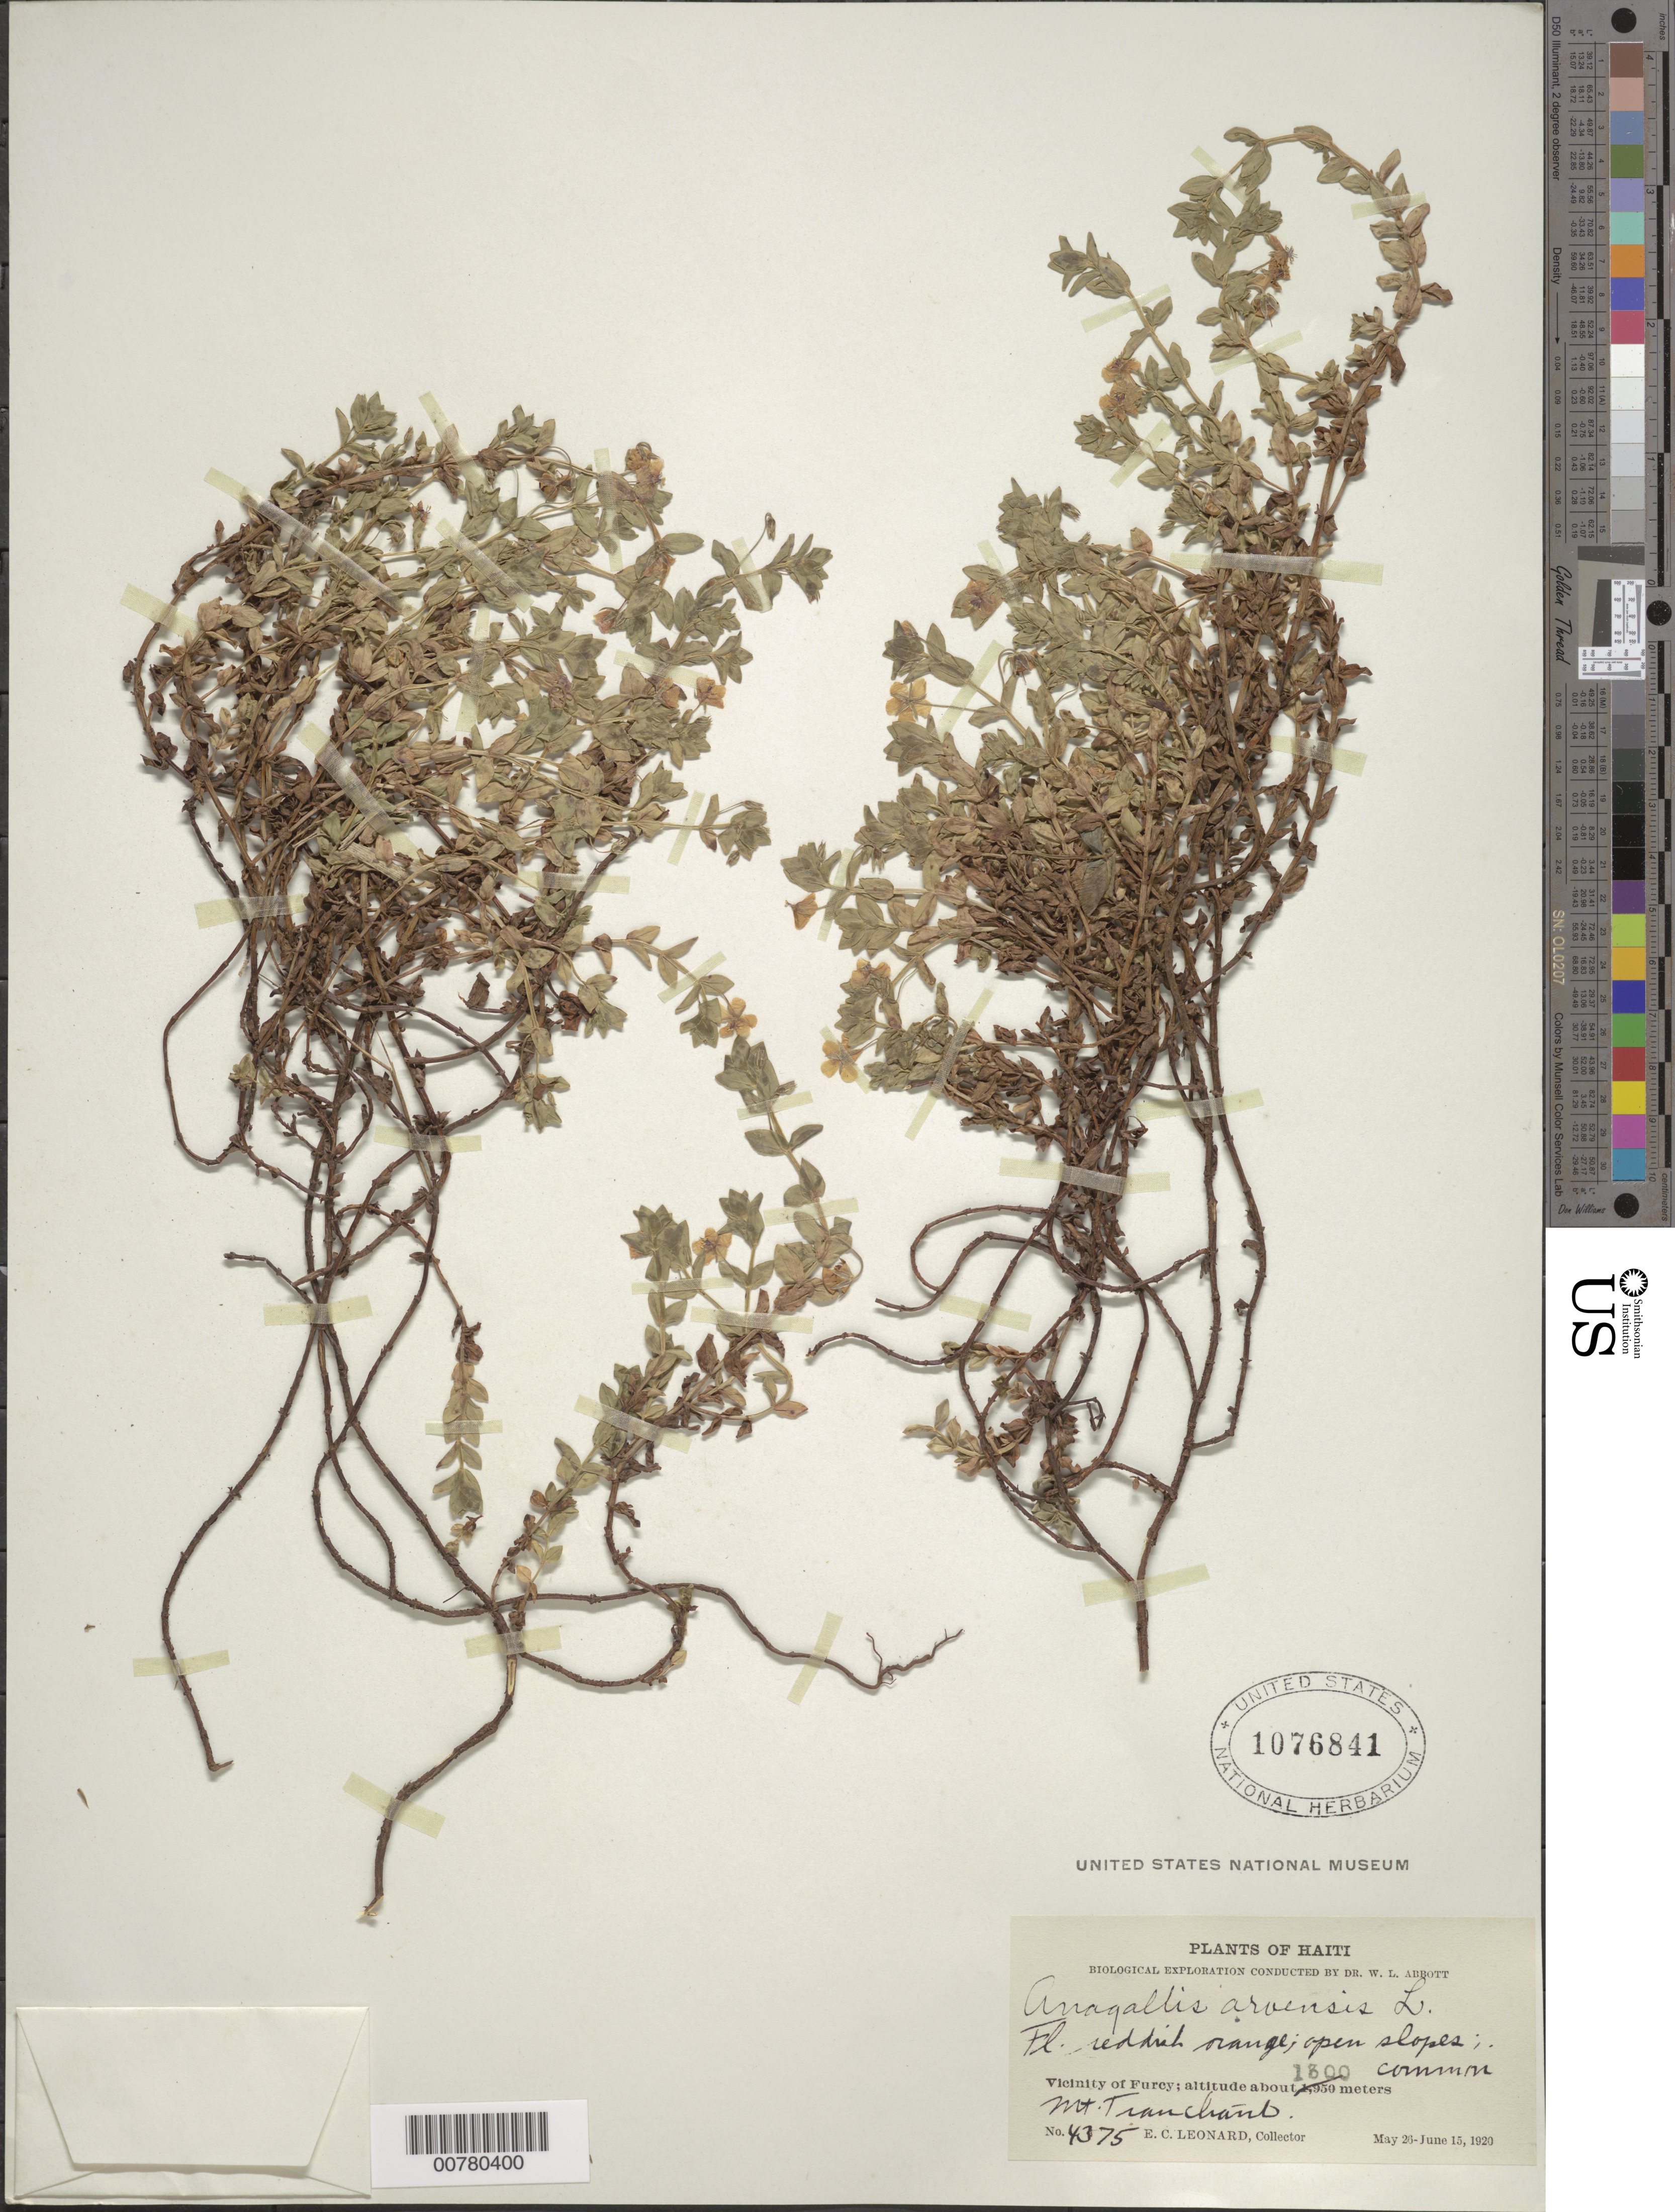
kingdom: Plantae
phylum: Tracheophyta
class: Magnoliopsida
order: Ericales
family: Primulaceae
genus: Anagallis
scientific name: Anagallis arvensis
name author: L.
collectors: E. C. Leonard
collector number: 4375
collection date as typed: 26 May 1920 15 Jun 1920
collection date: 1920-05-26/1920-06-15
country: Haiti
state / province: Ouest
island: Hispaniola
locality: Vicinity of Furcy, Mt. Tranchánt.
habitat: Open slopes.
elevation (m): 1300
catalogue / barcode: US 1076841